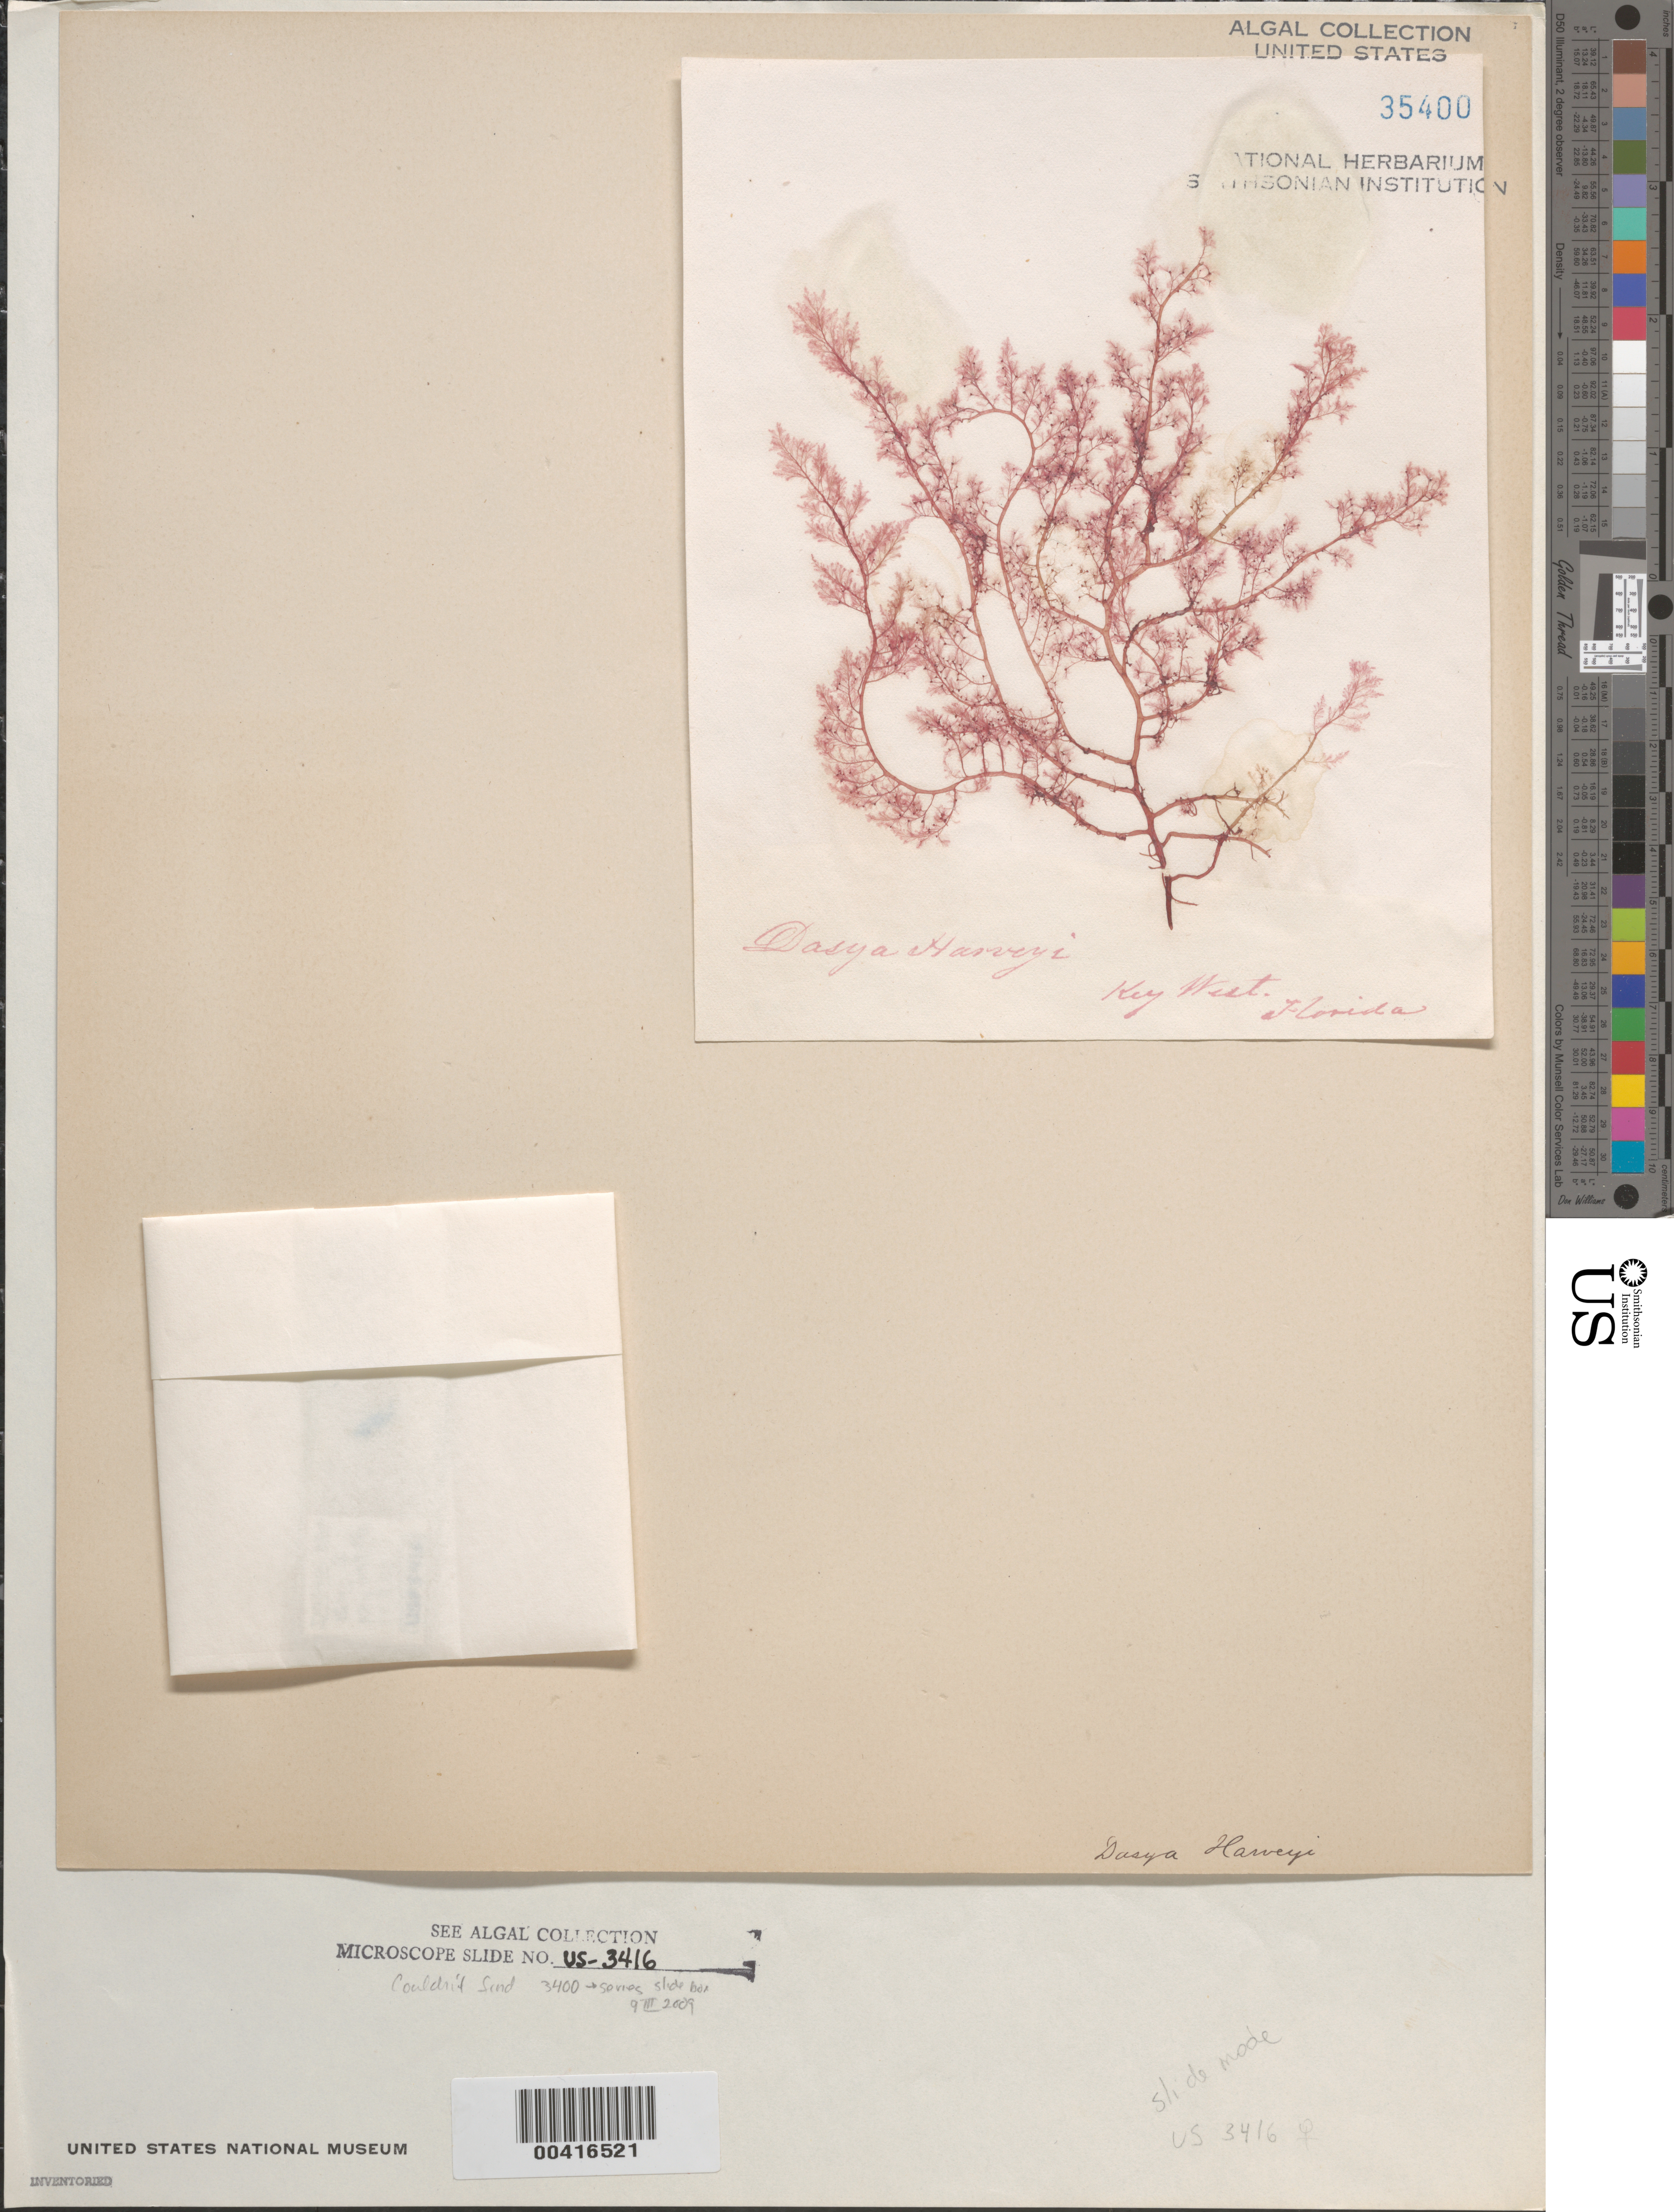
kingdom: Plantae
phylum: Rhodophyta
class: Florideophyceae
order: Ceramiales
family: Dasyaceae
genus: Dasya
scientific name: Dasya harveyi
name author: Ashmead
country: United States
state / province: Florida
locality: Key West.